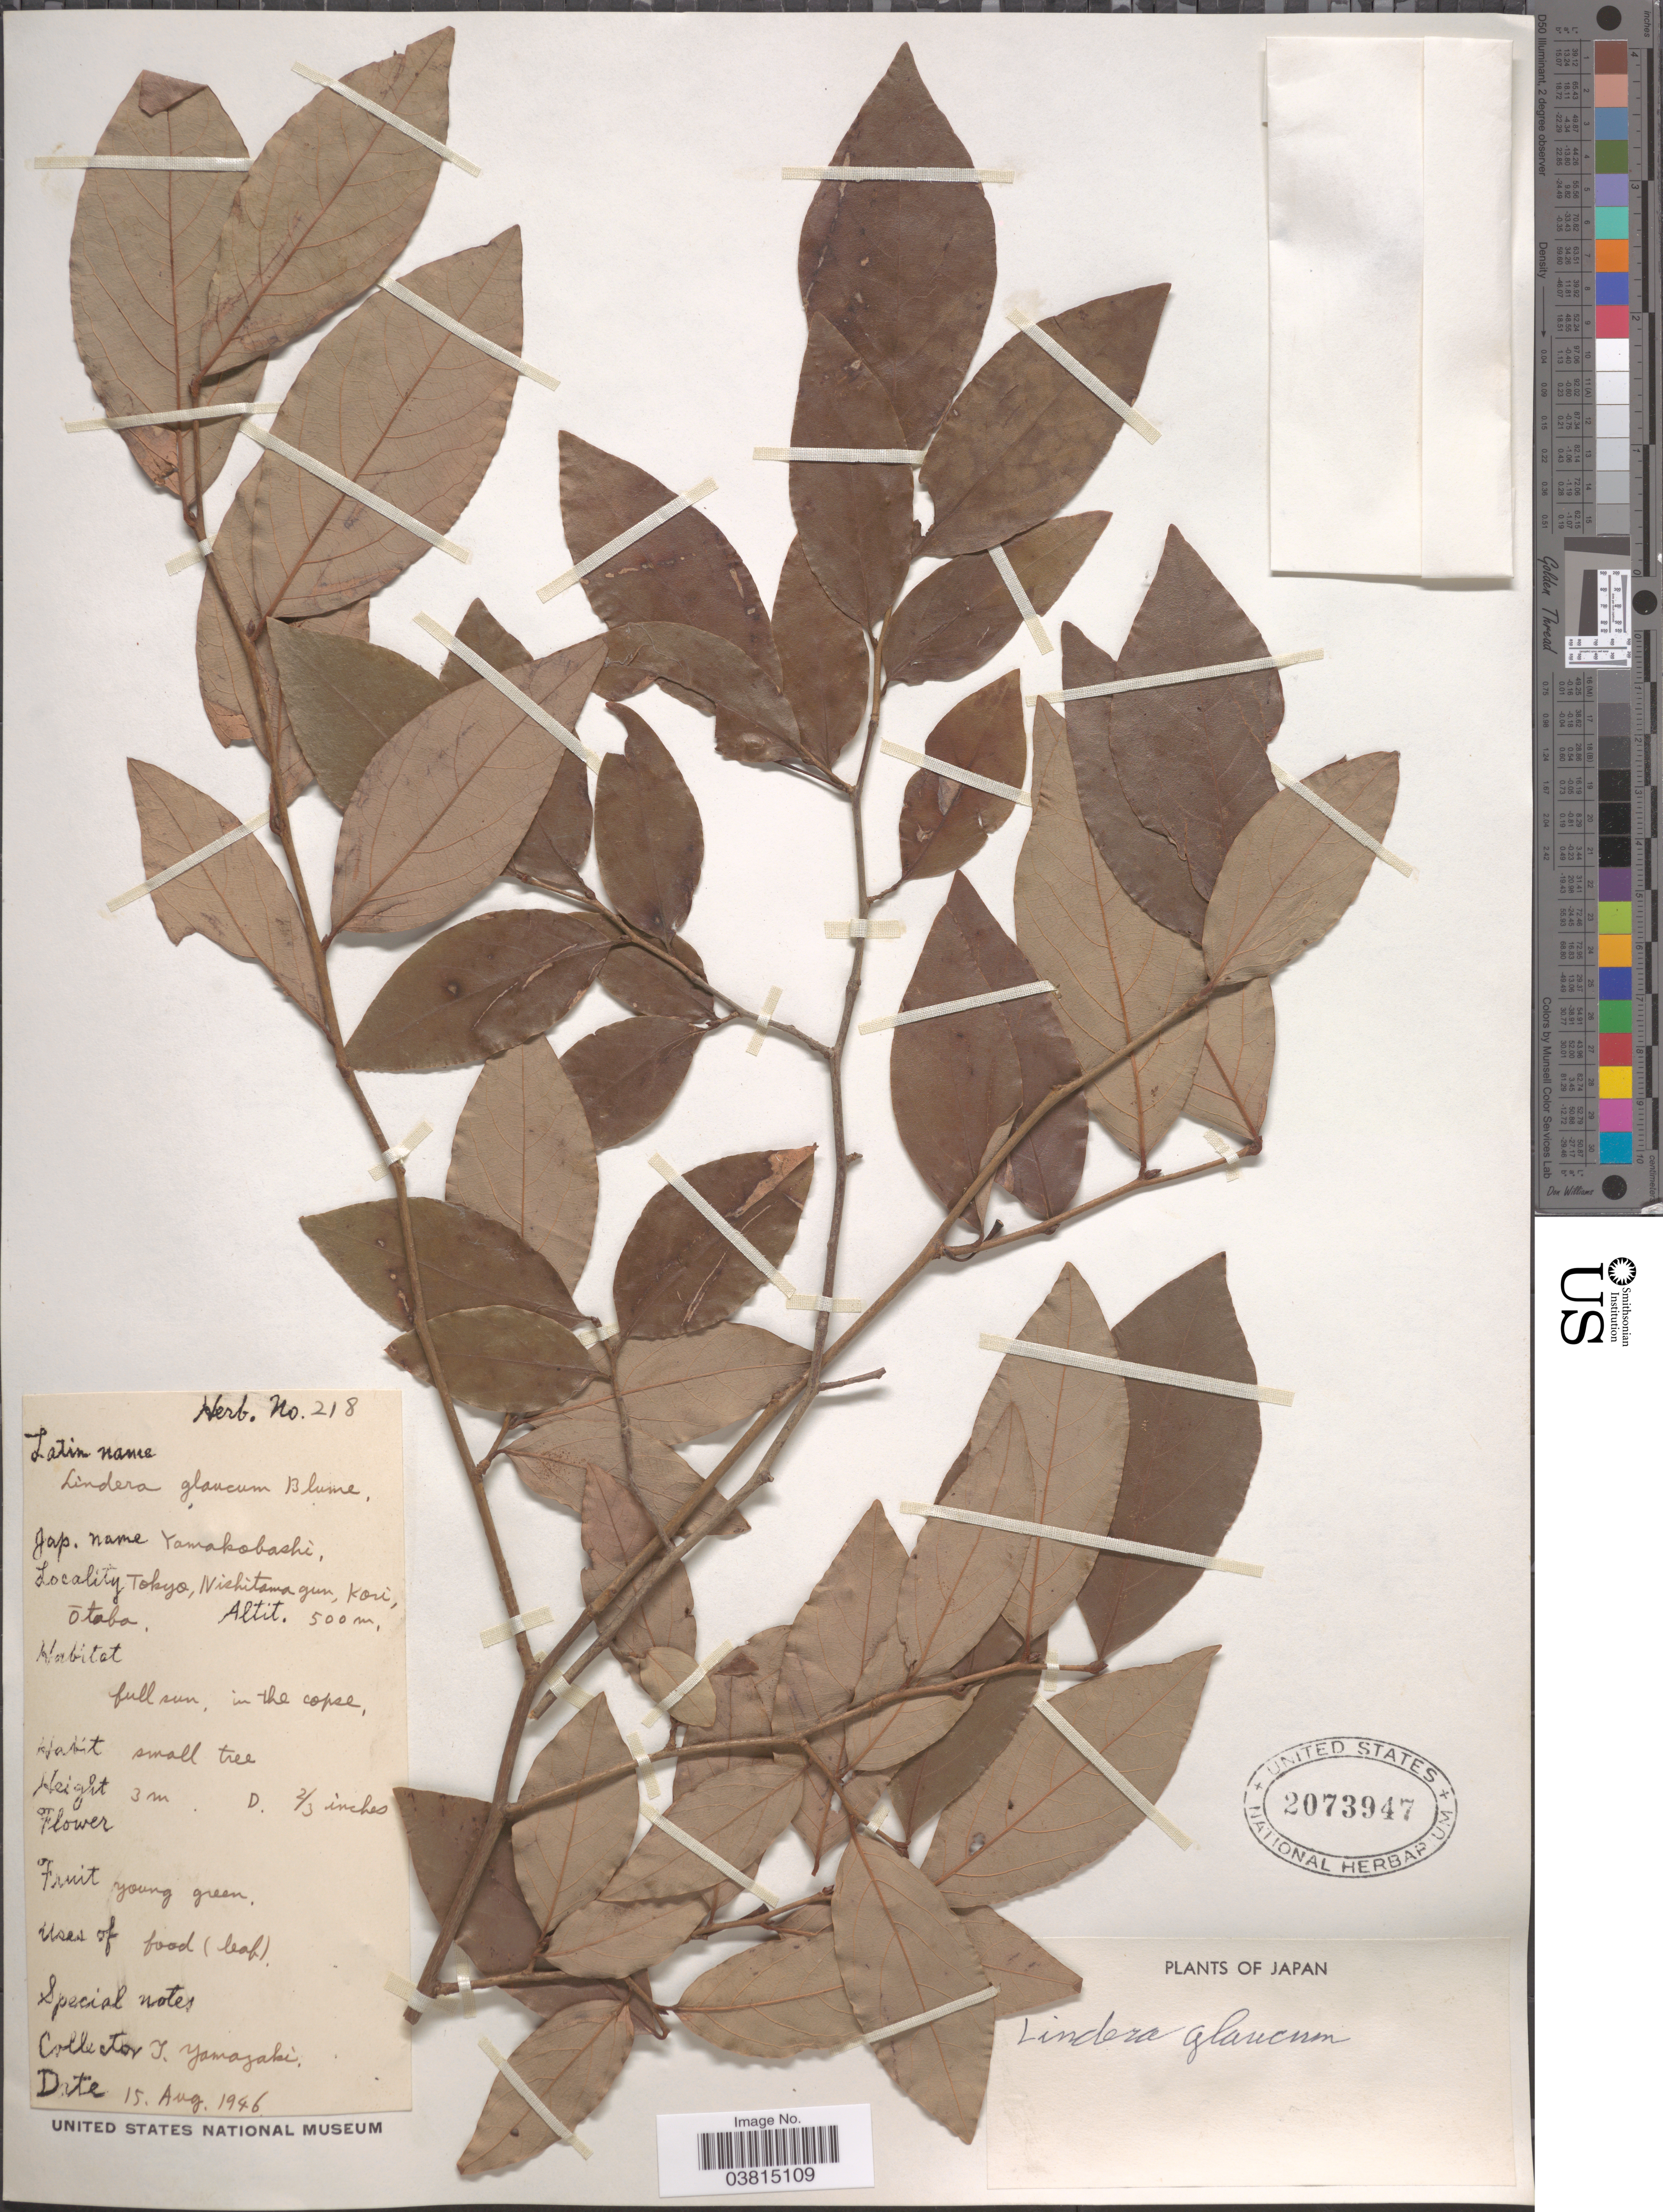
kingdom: Plantae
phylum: Tracheophyta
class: Magnoliopsida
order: Laurales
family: Lauraceae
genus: Lindera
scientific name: Lindera glauca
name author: (Siebold & Zucc.) Blume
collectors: T. Yamazaki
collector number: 218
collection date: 1946-08-15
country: Japan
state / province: Tokyo, Federal City of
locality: Nishitamagun, Kori, Otaba.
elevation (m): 500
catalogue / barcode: US 2073947